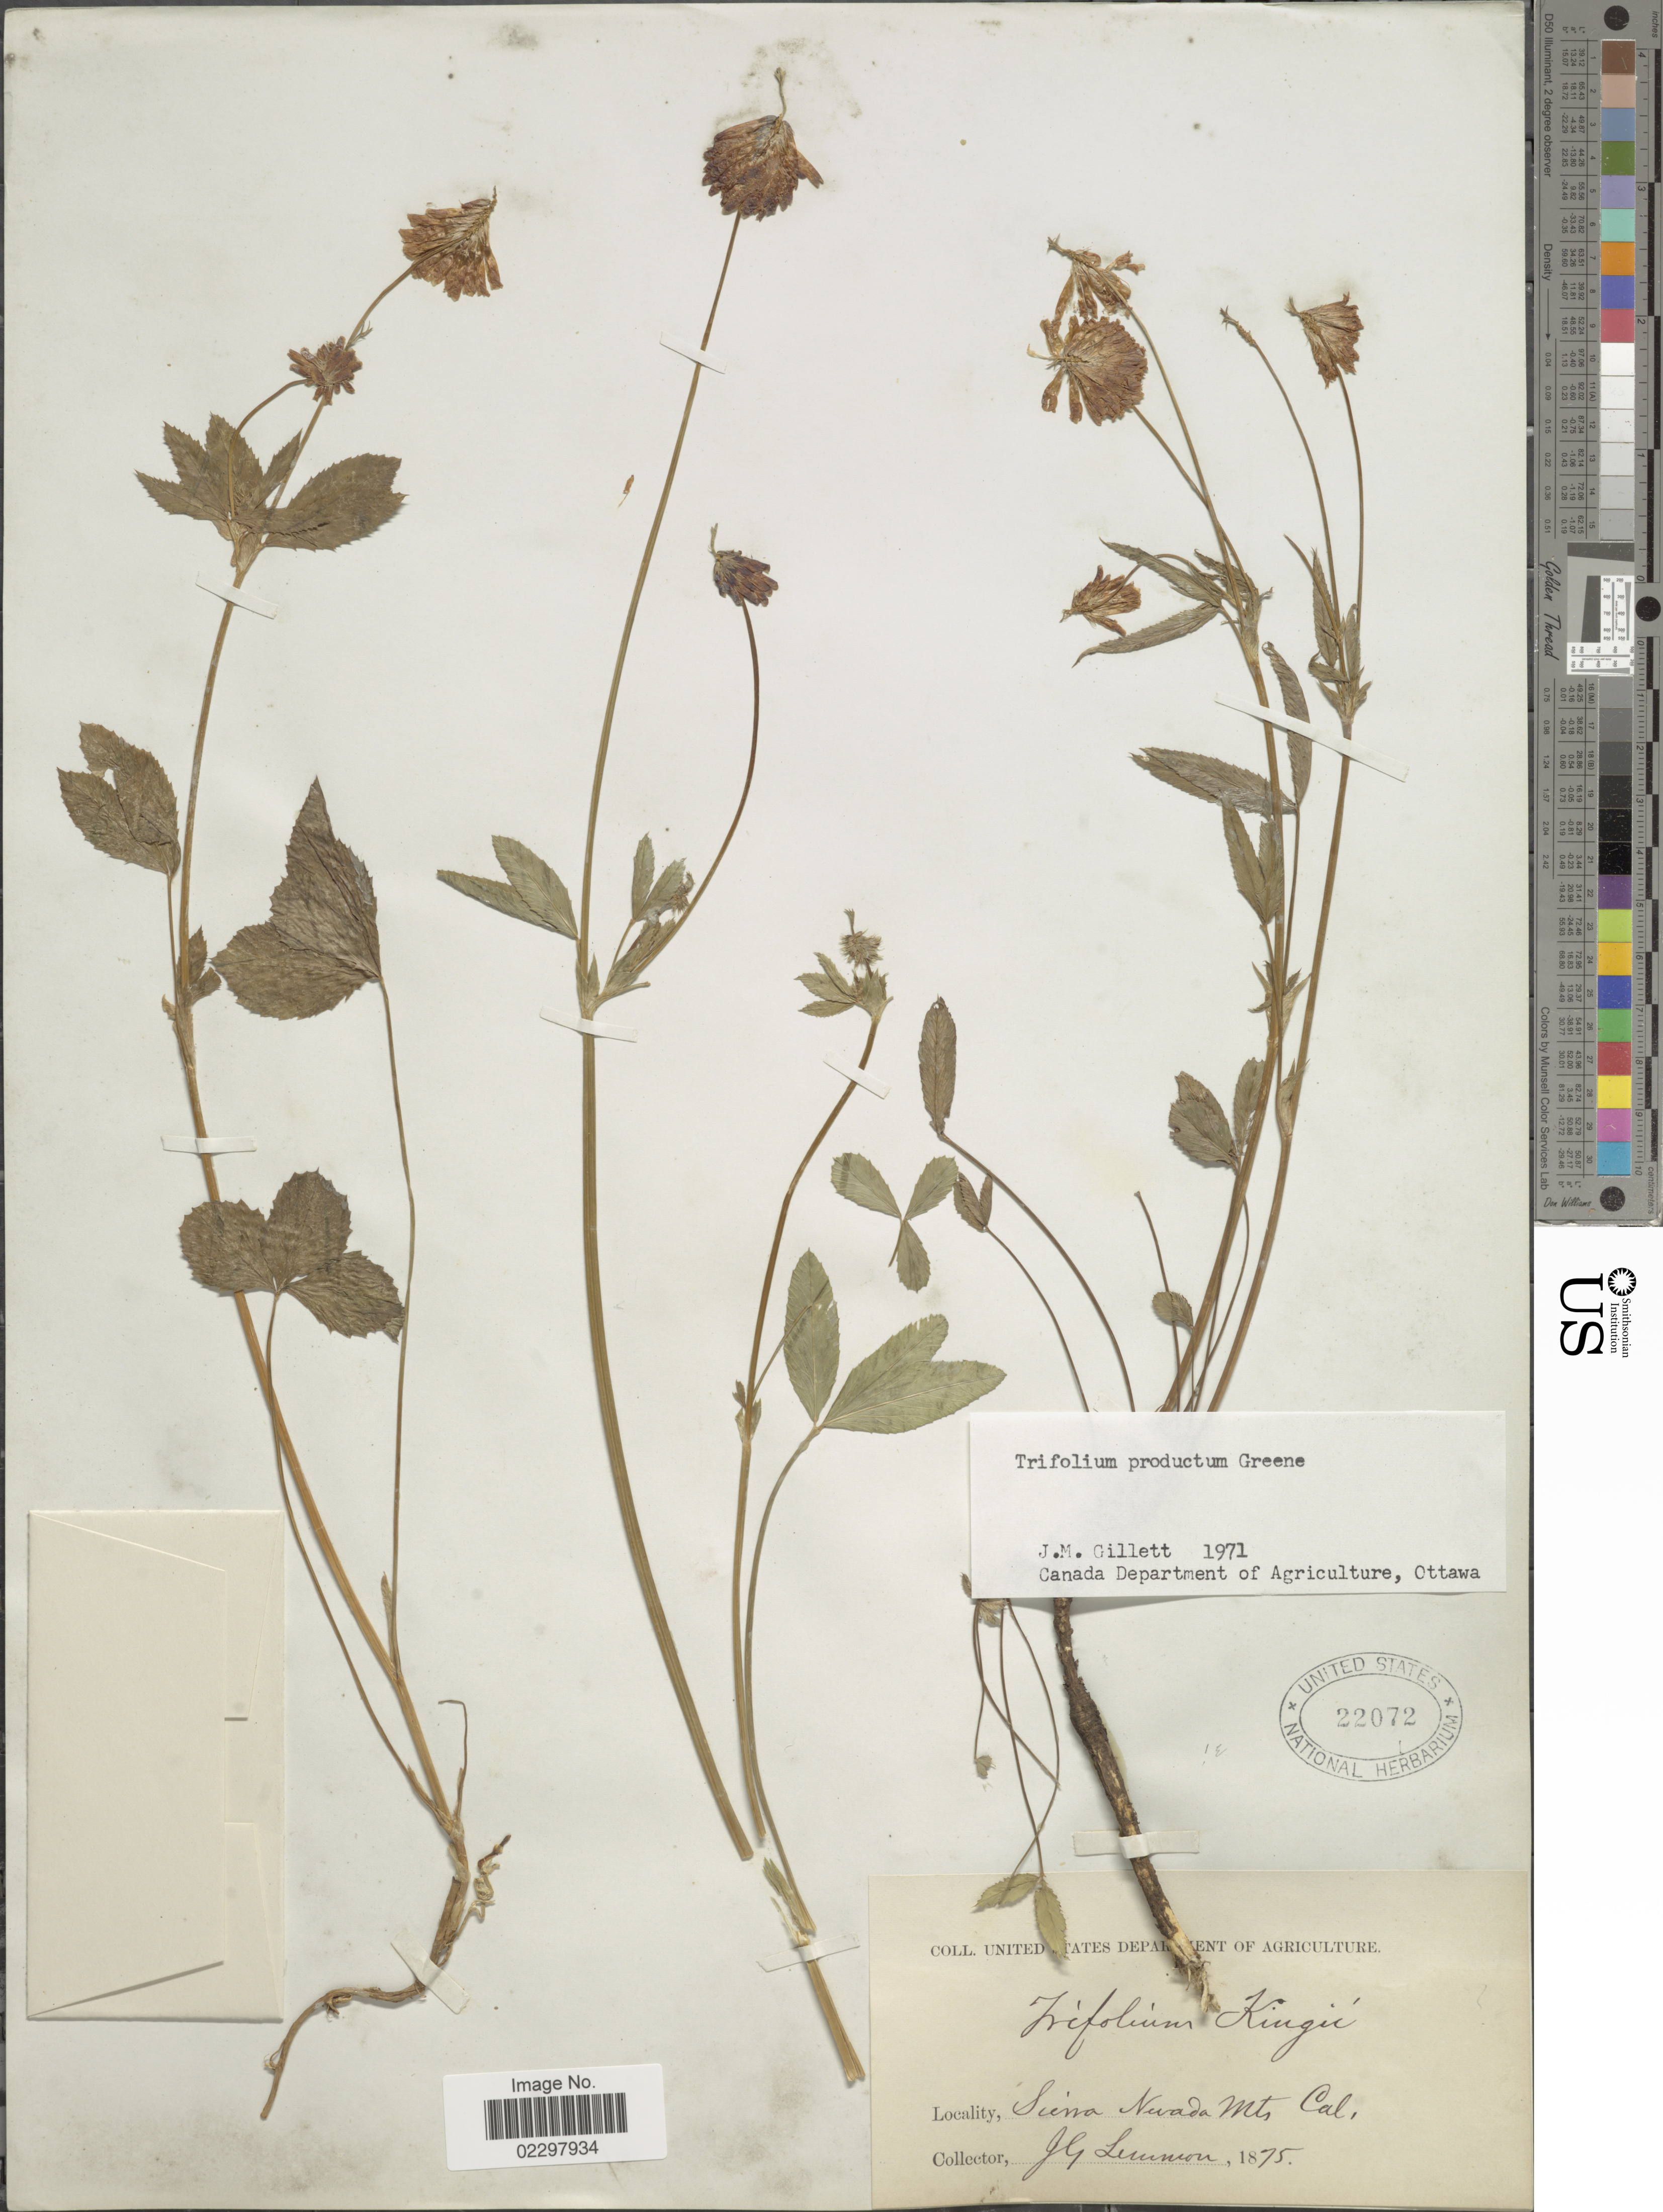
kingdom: Plantae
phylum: Tracheophyta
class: Magnoliopsida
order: Fabales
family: Fabaceae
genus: Trifolium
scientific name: Trifolium productum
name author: Greene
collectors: J. Lemmon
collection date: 1875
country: United States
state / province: California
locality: Sierra Nevada Mts.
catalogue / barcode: US 22072